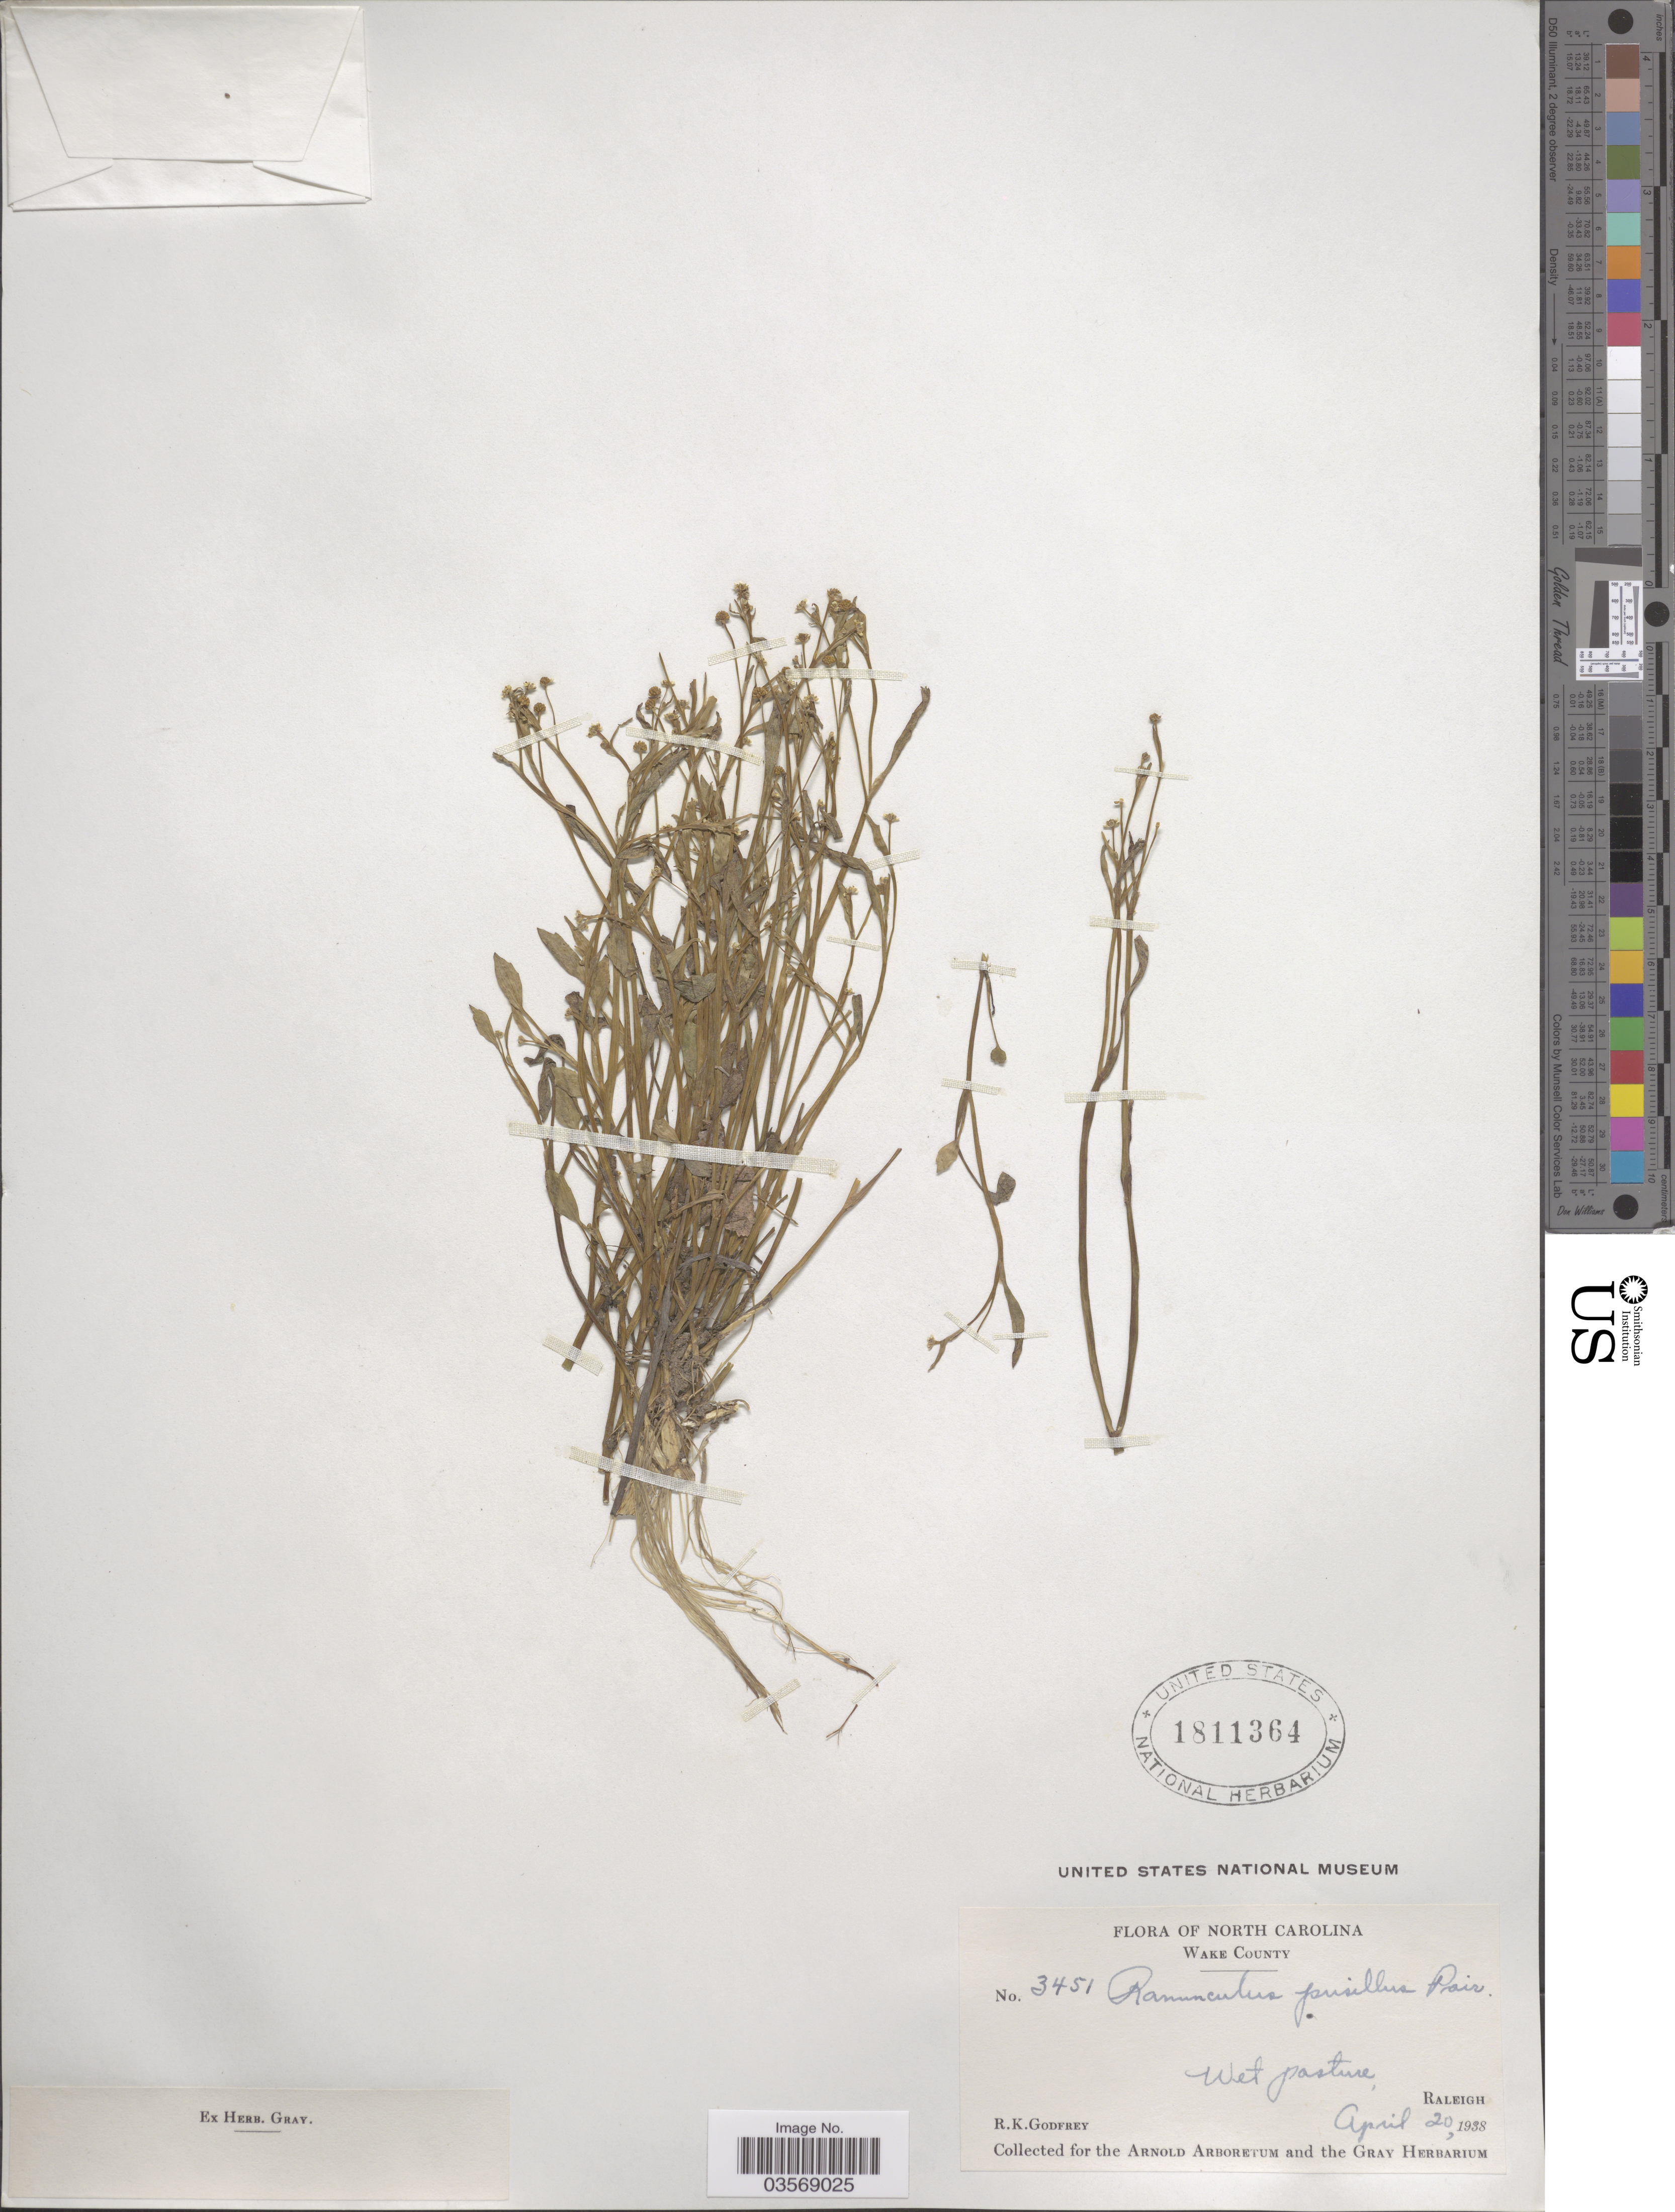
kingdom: Plantae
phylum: Tracheophyta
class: Magnoliopsida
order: Ranunculales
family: Ranunculaceae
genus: Ranunculus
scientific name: Ranunculus pusillus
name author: Poir.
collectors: R. K. Godfrey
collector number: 3451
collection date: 1938-04-20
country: United States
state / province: North Carolina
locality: Wake County. Raleigh.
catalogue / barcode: US 1811364